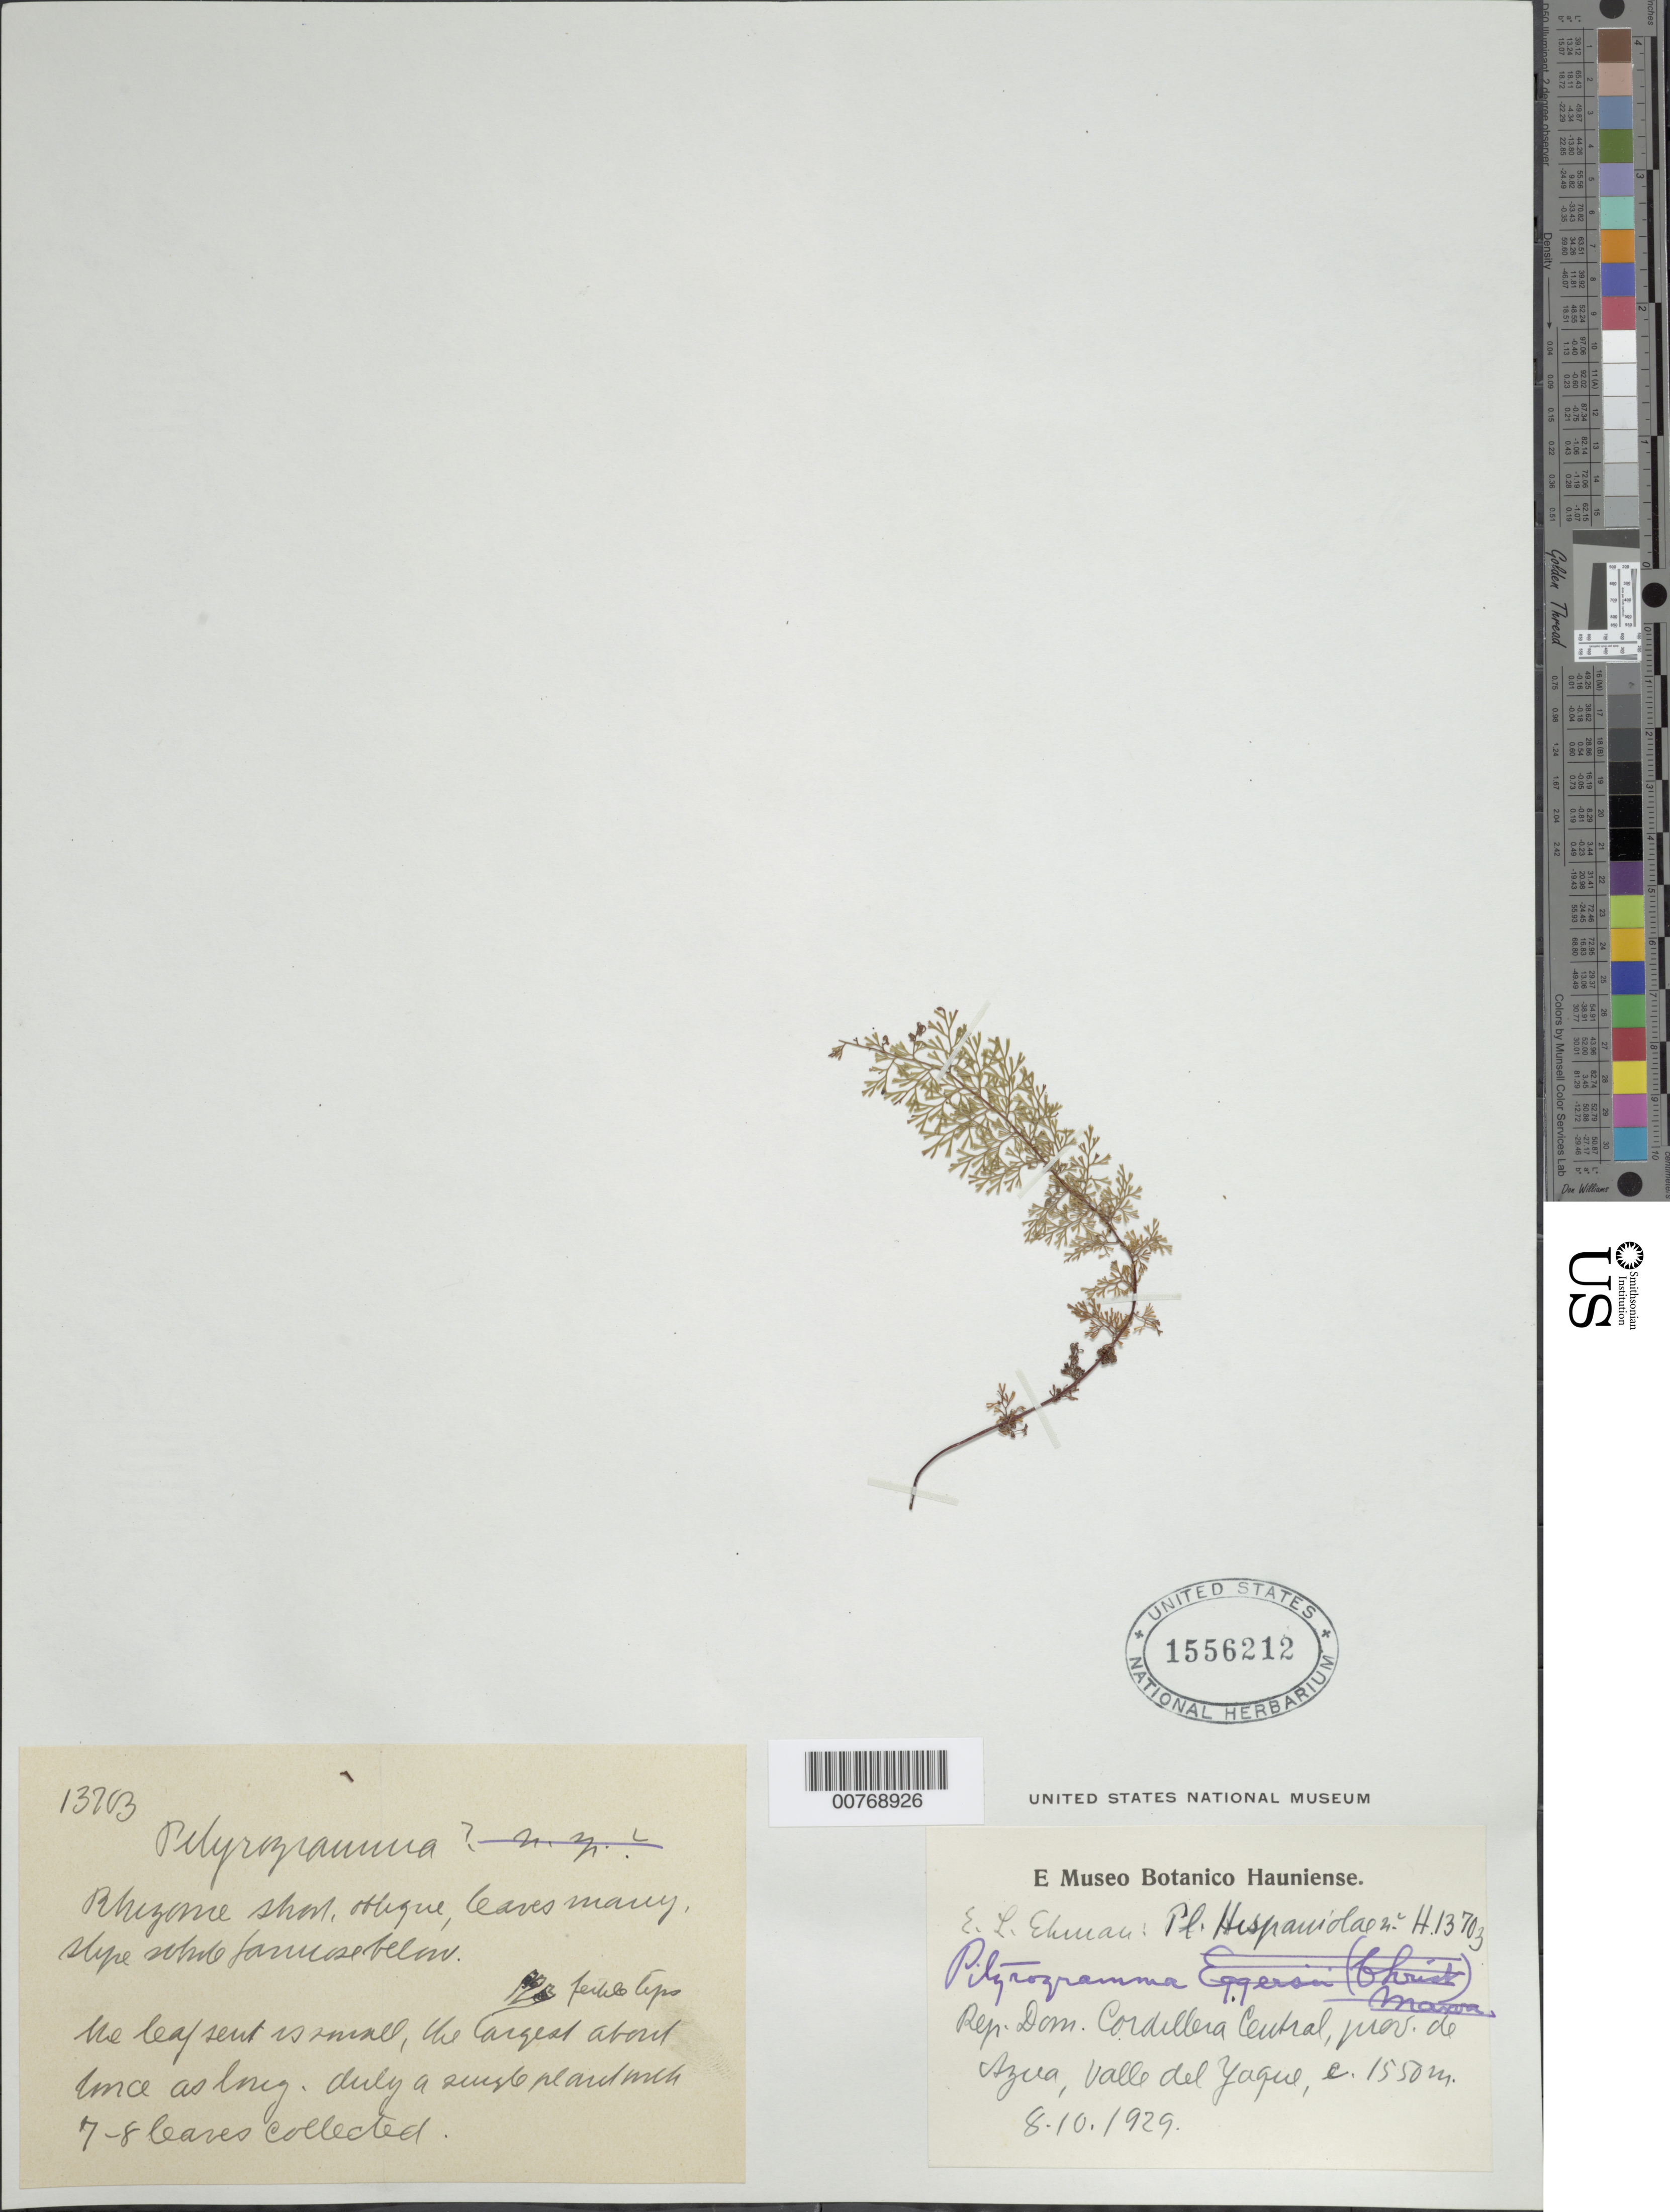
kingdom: Plantae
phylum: Tracheophyta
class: Polypodiopsida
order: Polypodiales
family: Pteridaceae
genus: Pityrogramma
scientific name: Pityrogramma schizophylla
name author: (Baker) Maxon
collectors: E. L. Ekman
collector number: H 13703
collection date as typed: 08 Oct 1929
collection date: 1929-10-08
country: Dominican Republic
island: Hispaniola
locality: Cordillera Central, Provincia de Azua, valle del Yaque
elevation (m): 1550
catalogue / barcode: US 1556212